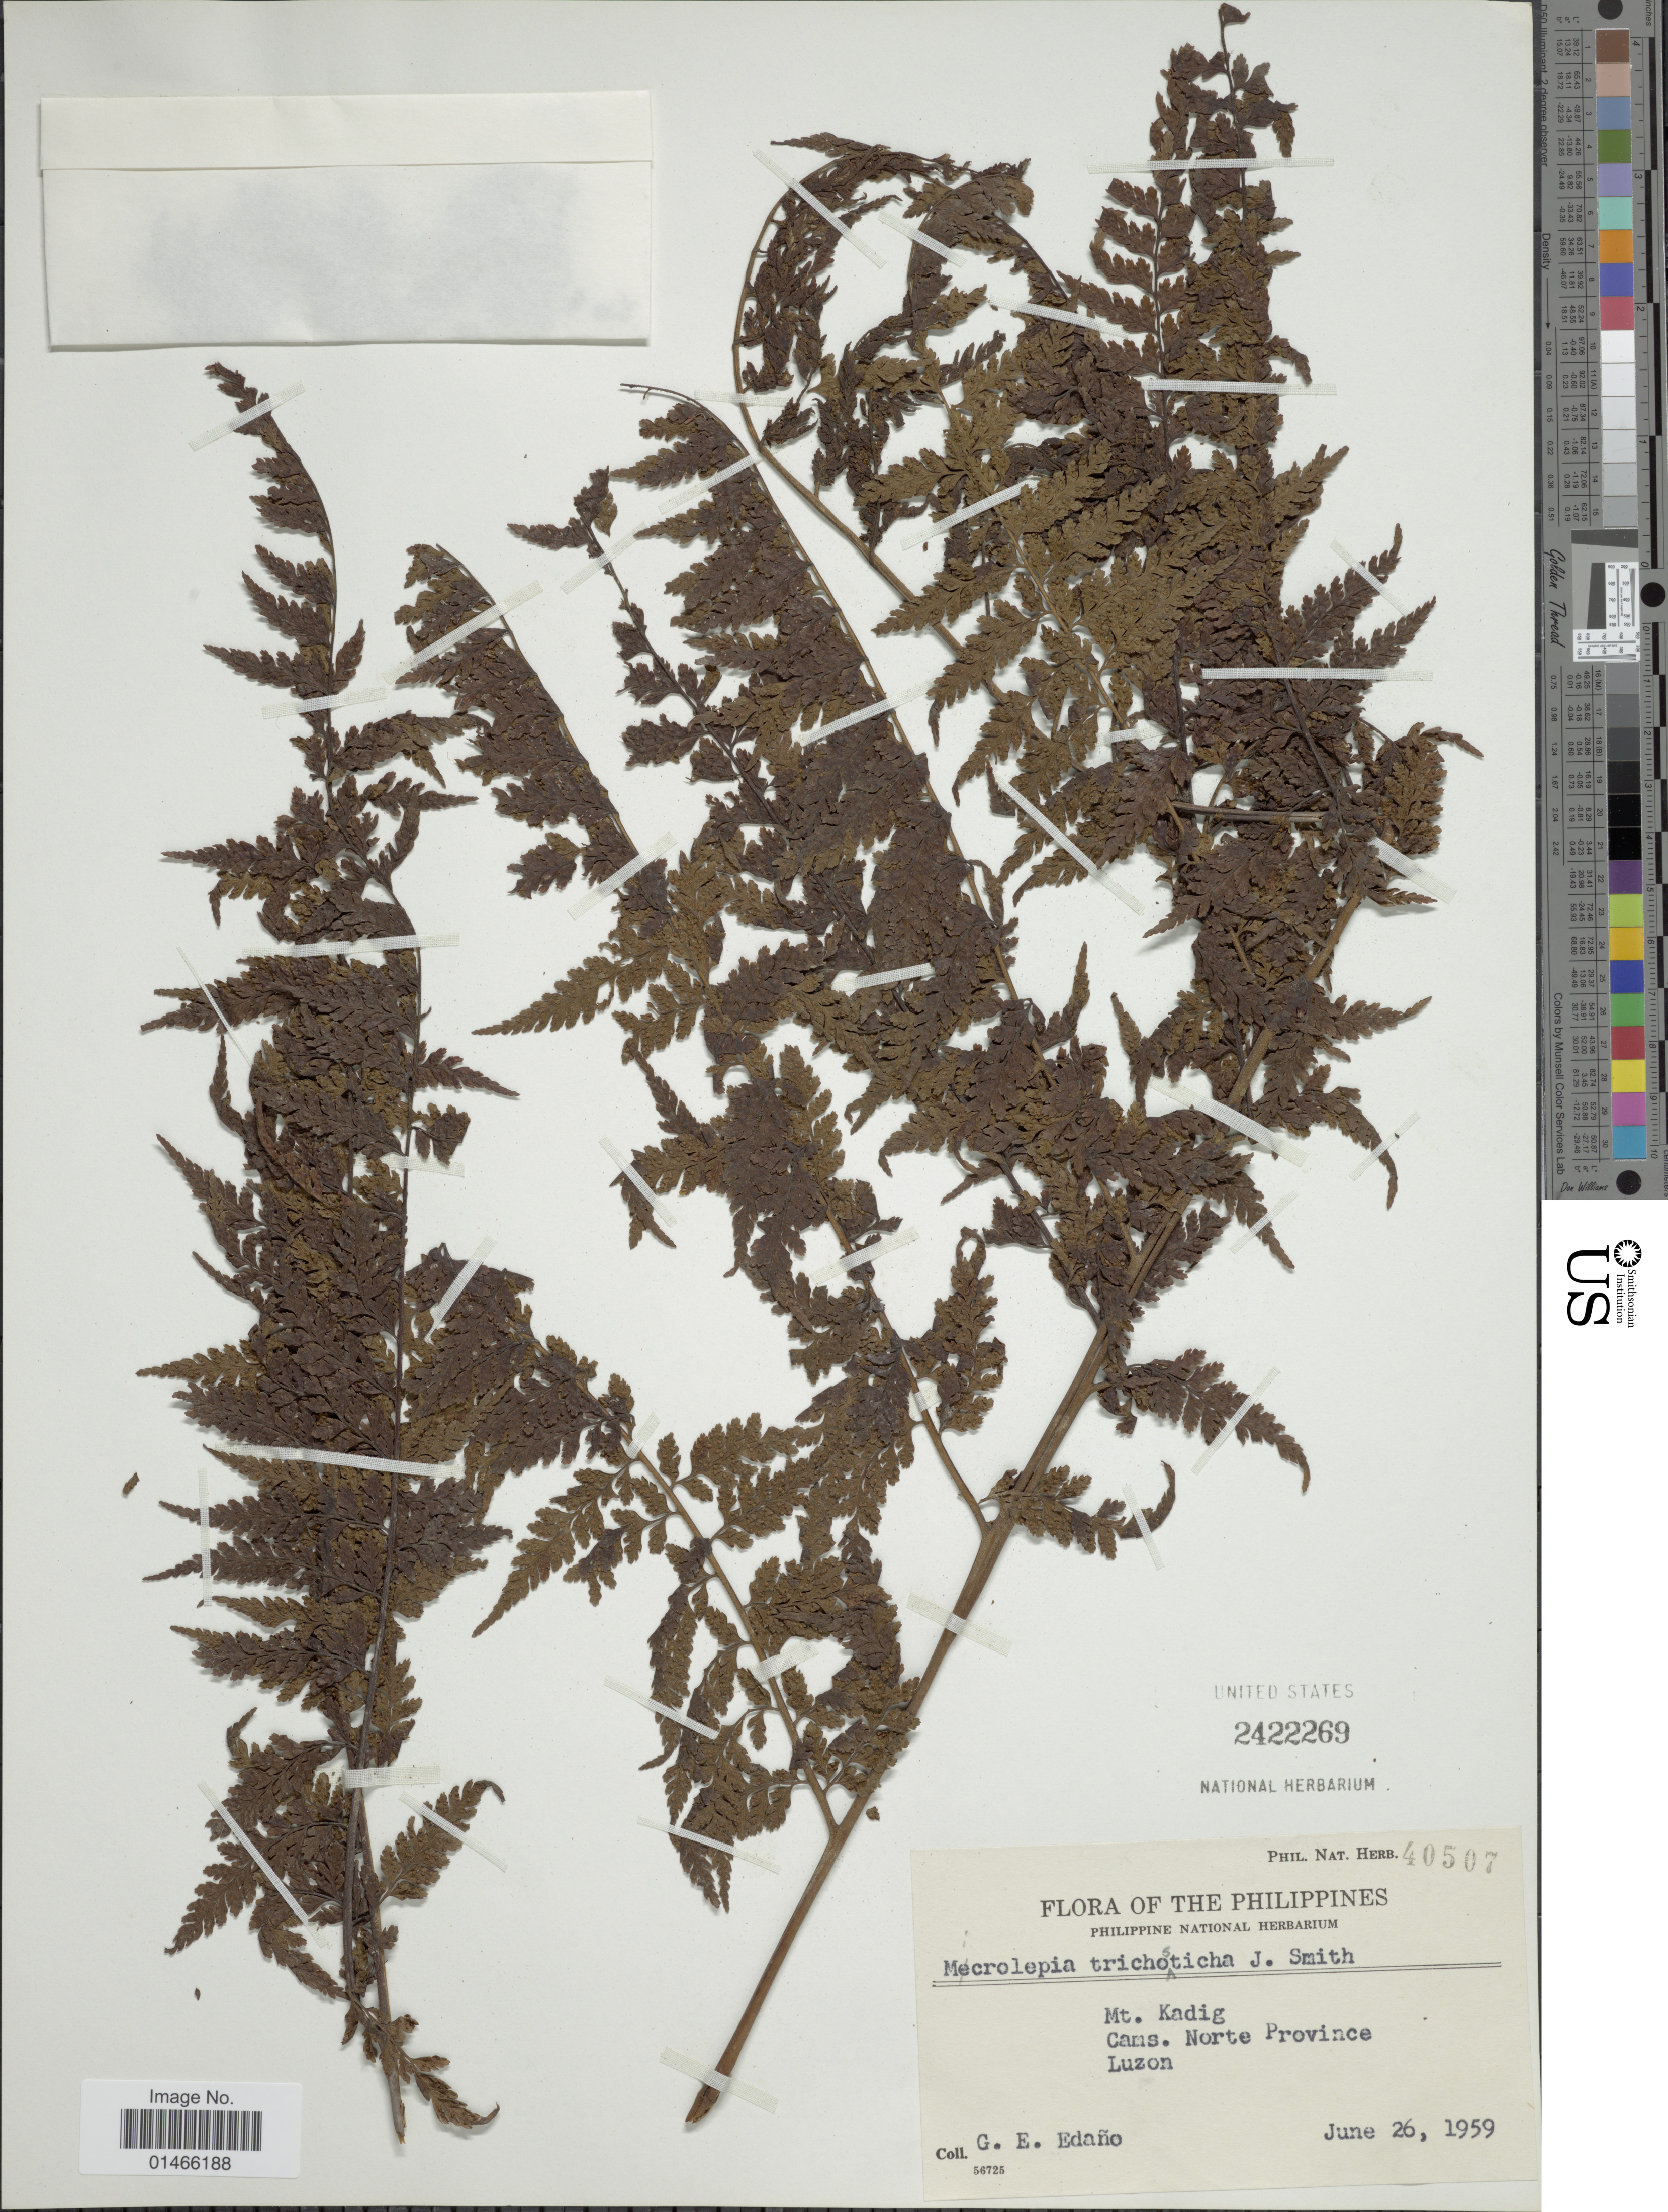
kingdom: Plantae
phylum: Tracheophyta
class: Polypodiopsida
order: Polypodiales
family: Dennstaedtiaceae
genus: Microlepia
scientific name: Microlepia trichosticha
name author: (Hook.) Small ex Fée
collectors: G. E. Edaño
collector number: Phil. Nat. Herb. 40507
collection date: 1959-06-26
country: Philippines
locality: Mt. Kadig. Cams. Norte Province. Luzon.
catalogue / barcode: US 2422269